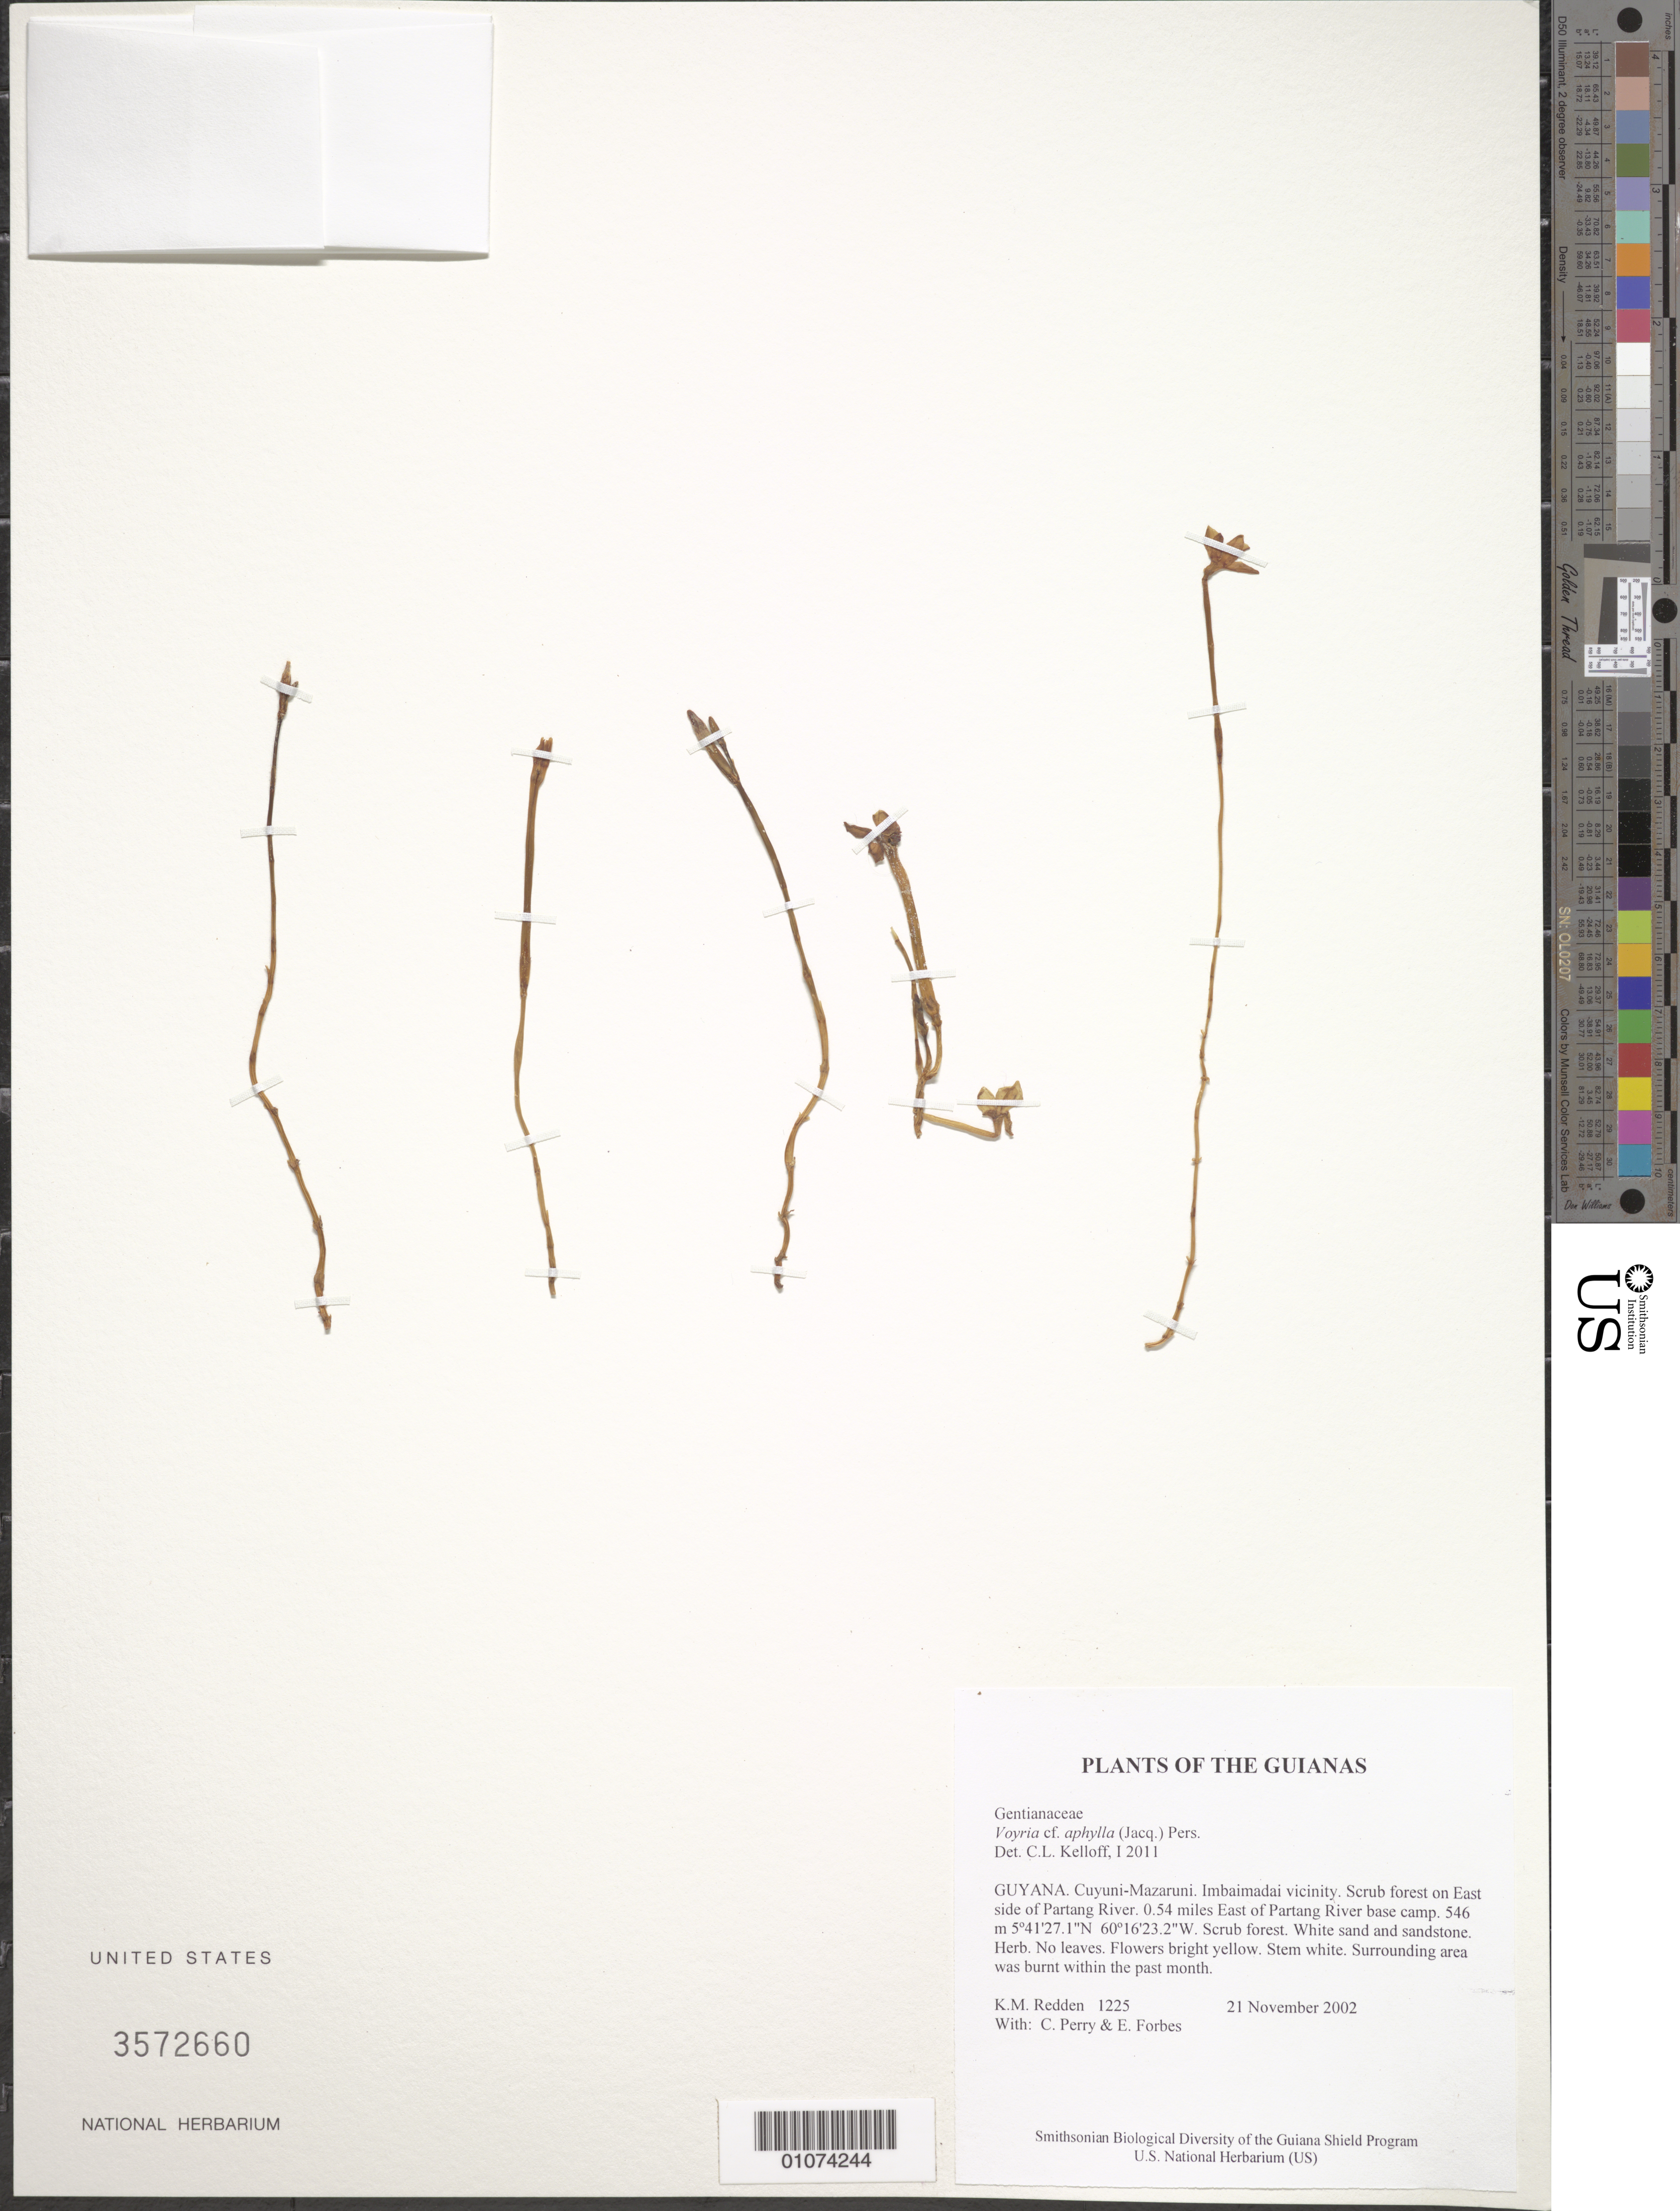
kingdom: Plantae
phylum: Tracheophyta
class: Magnoliopsida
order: Gentianales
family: Gentianaceae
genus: Voyria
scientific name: Voyria aphylla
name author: (Jacq.) Pers.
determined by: Kelloff, Carol L., (US), Smithsonian Institution - National Museum of Natural History (UNITED STATES)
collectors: K. M. Redden, C. Perry & E. Forbes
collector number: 1225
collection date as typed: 21 November 2002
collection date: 2002-11-21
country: Guyana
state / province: Cuyuni-Mazaruni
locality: Imbaimadai vicinity. Scrub forest on East side of Partang River. 0.54 miles East of Partang River base camp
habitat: Scrub forest. White sand and sandstone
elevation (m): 546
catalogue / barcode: US 3572660